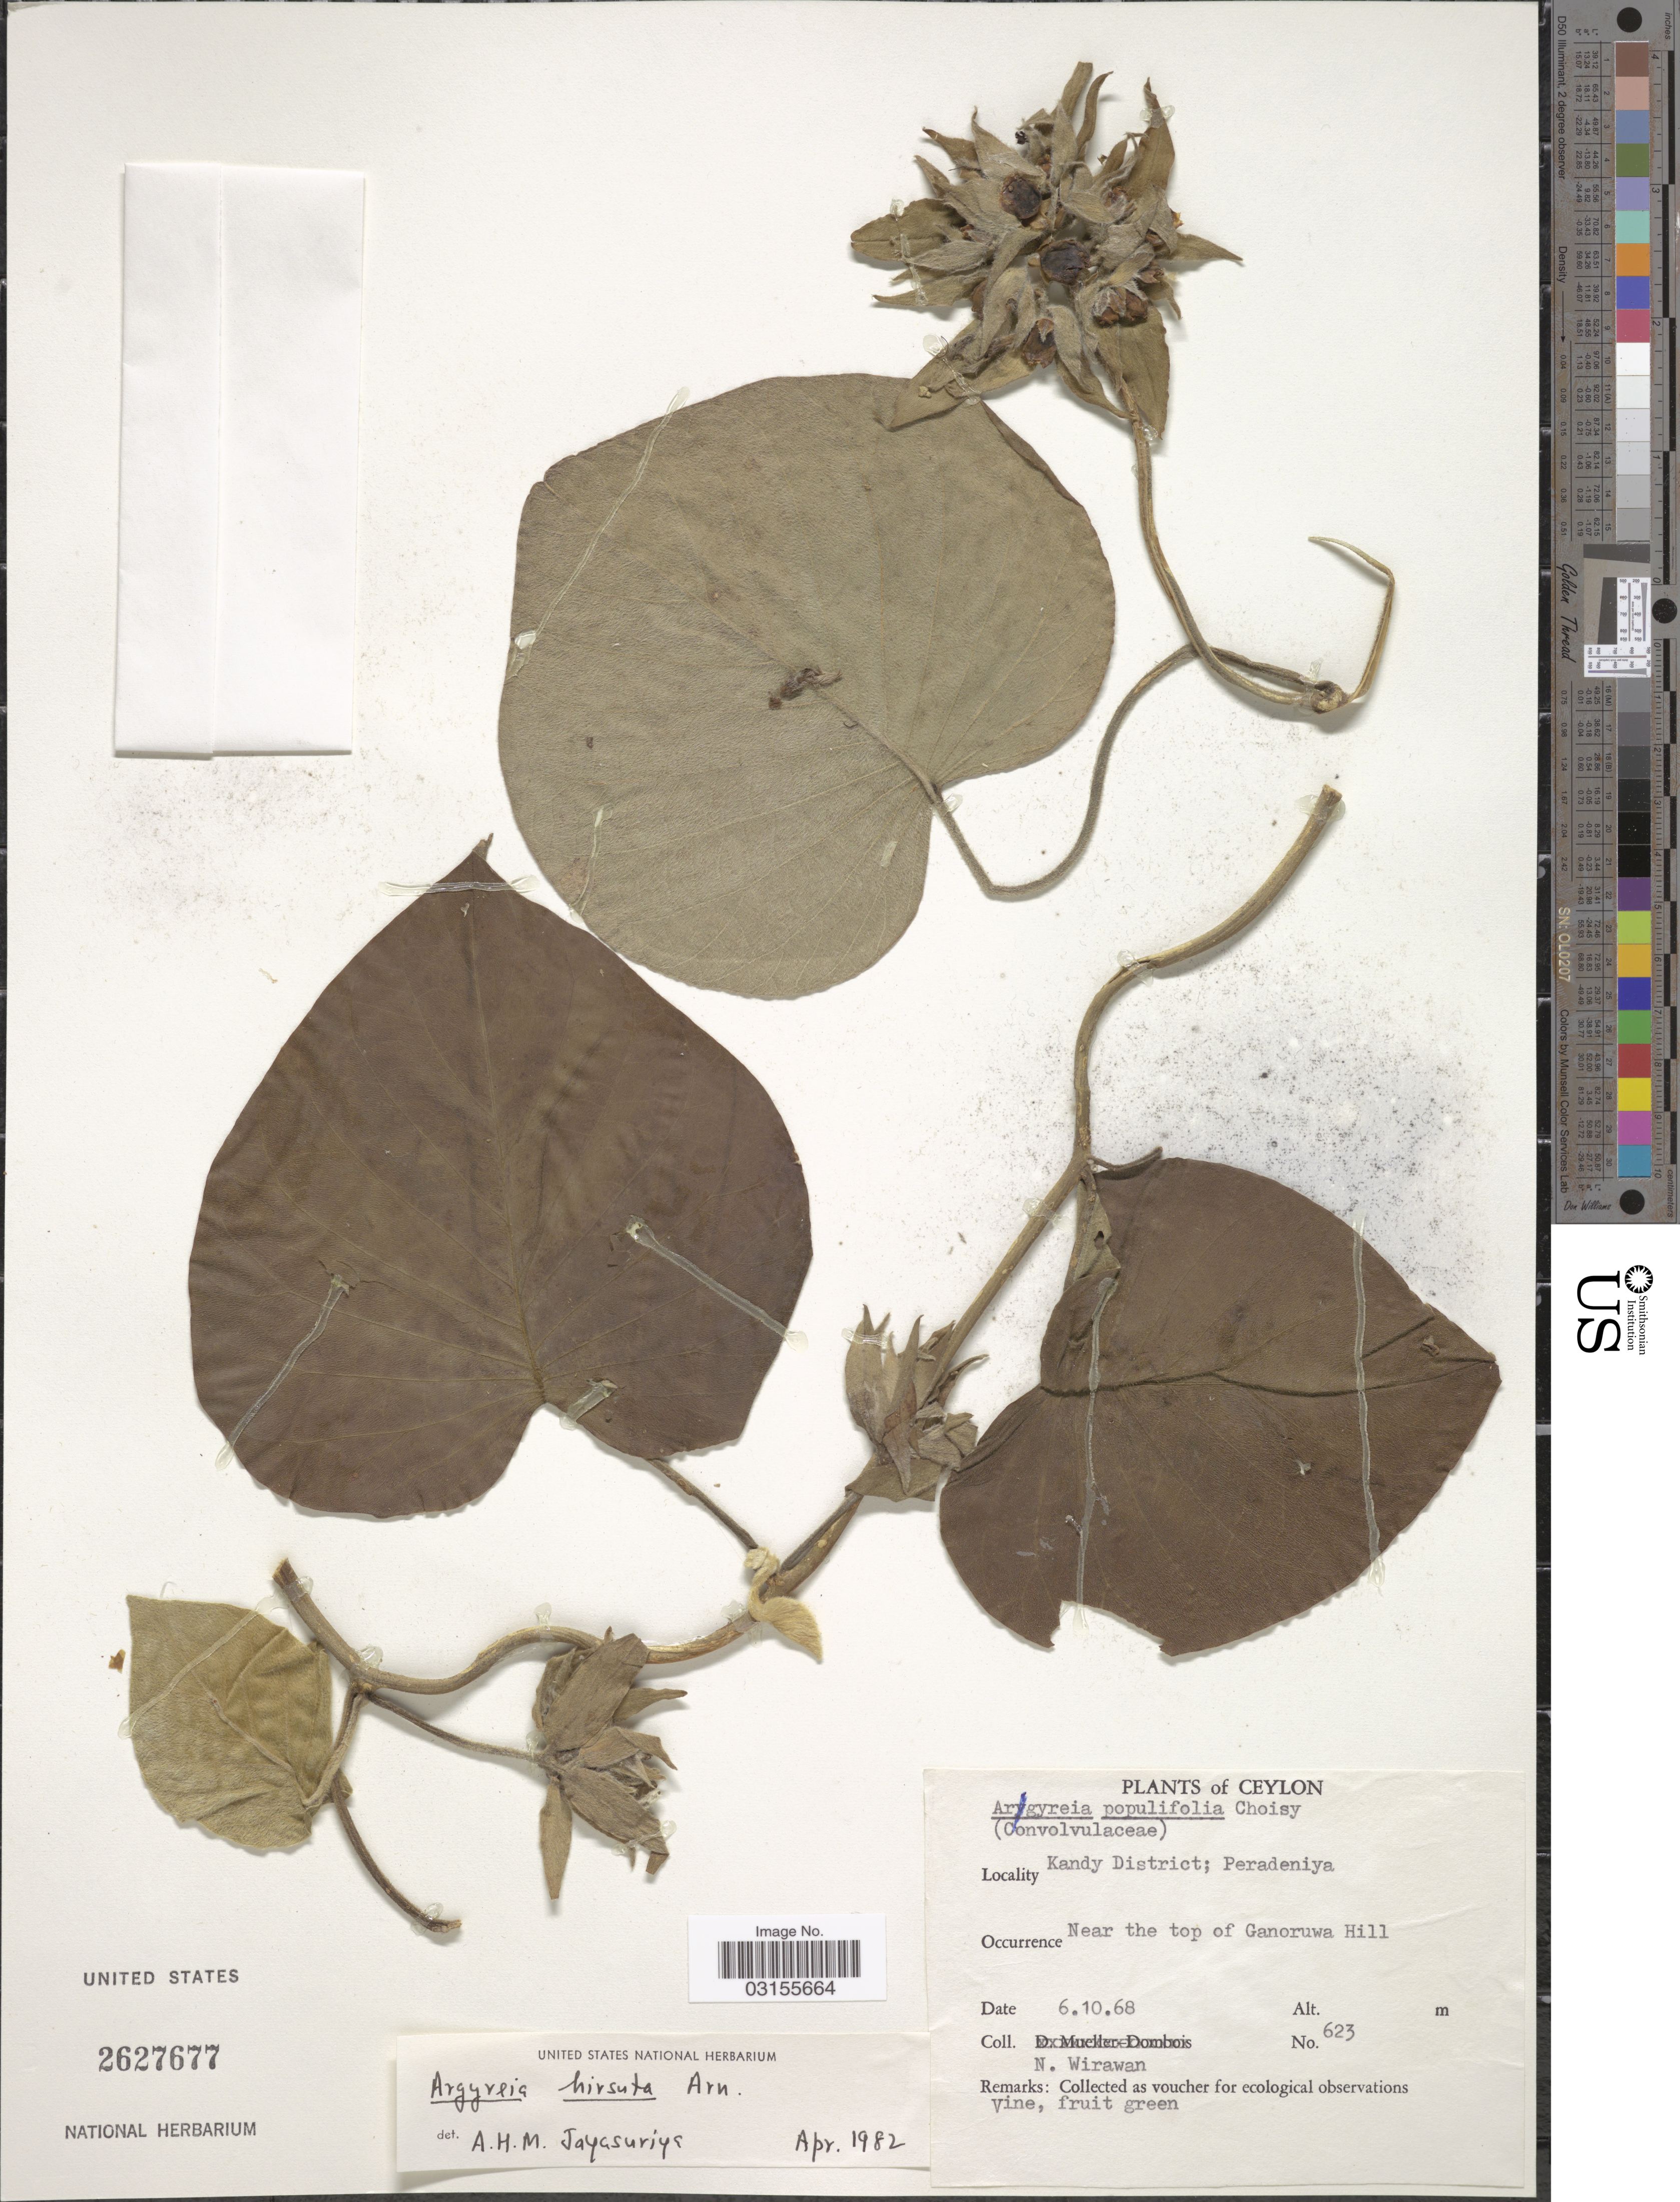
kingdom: Plantae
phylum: Tracheophyta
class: Magnoliopsida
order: Solanales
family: Convolvulaceae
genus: Argyreia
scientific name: Argyreia hirsuta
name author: Arn.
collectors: N. Wirawan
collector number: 623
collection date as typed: Transcribed d/m/y: 6/10/68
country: Sri Lanka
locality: Ceylon. Kandy District; Peradeniya. Near the top of Ganoruwa Hill.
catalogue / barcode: US 2627677